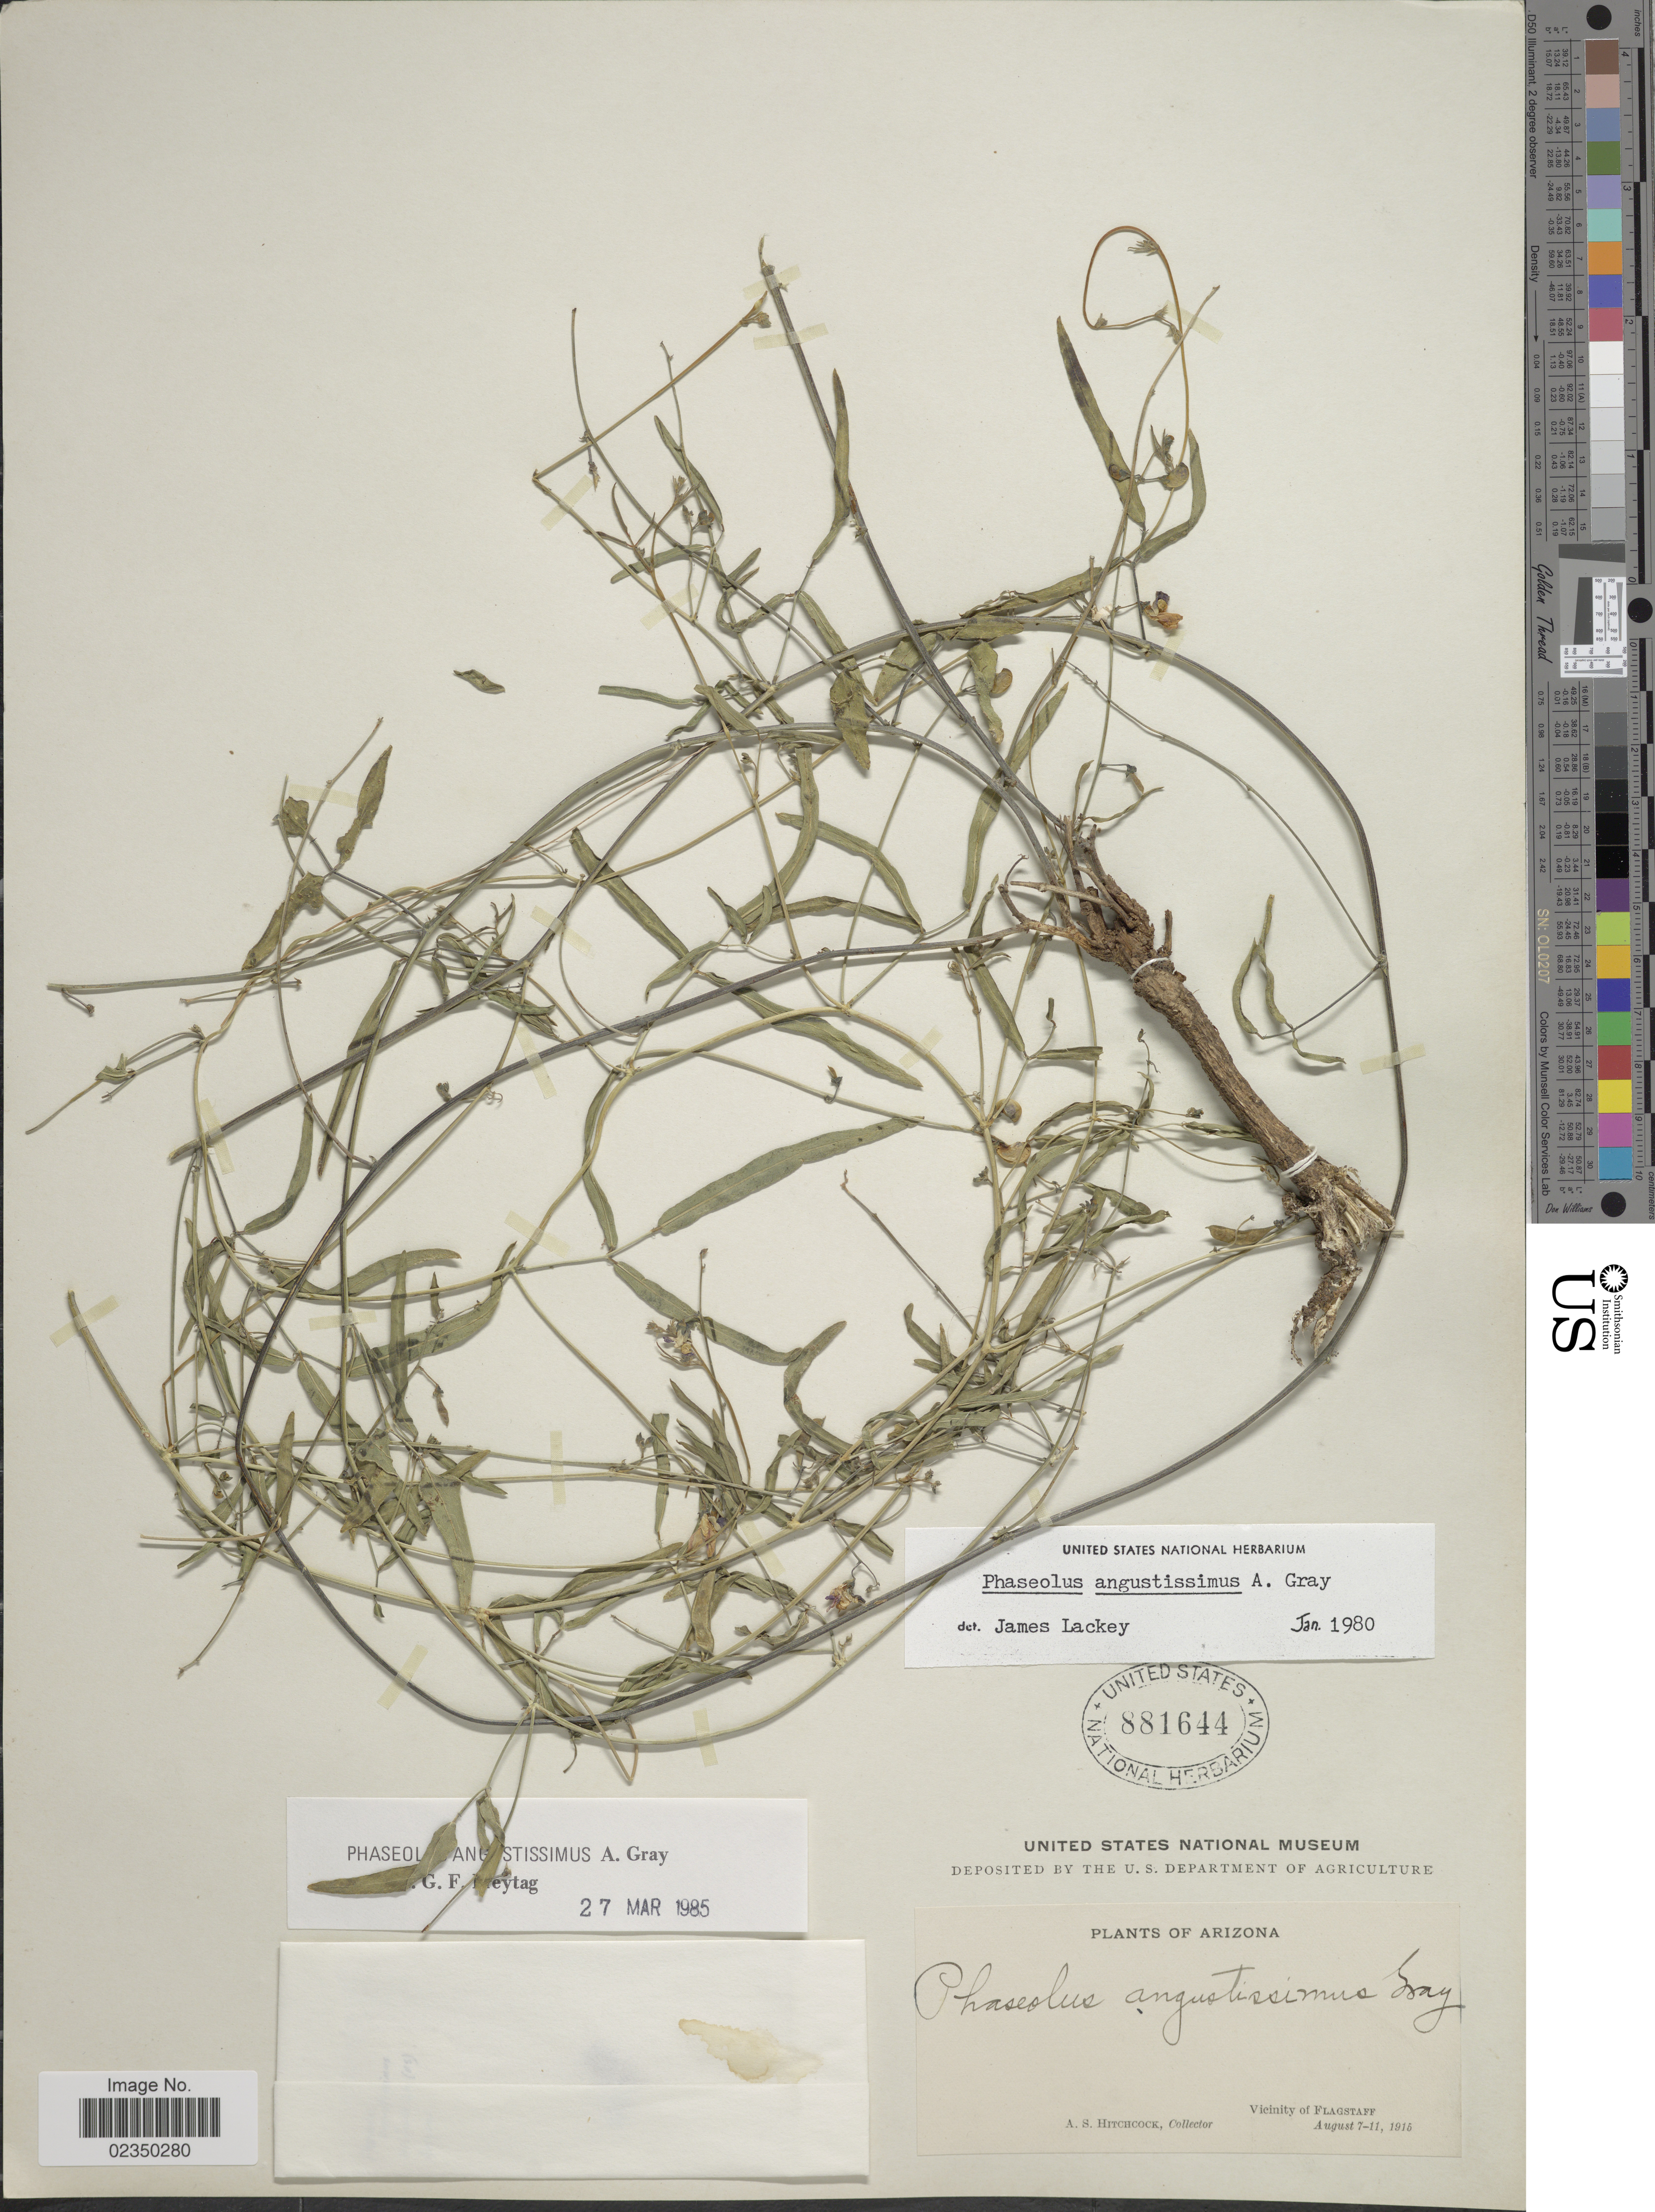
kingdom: Plantae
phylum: Tracheophyta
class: Magnoliopsida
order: Fabales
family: Fabaceae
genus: Phaseolus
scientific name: Phaseolus angustissimus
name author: A. Gray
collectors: A. S. Hitchcock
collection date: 1915-08-07/1915-08-11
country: United States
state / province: Arizona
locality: Vicinity of Flagstaff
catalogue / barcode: US 881644